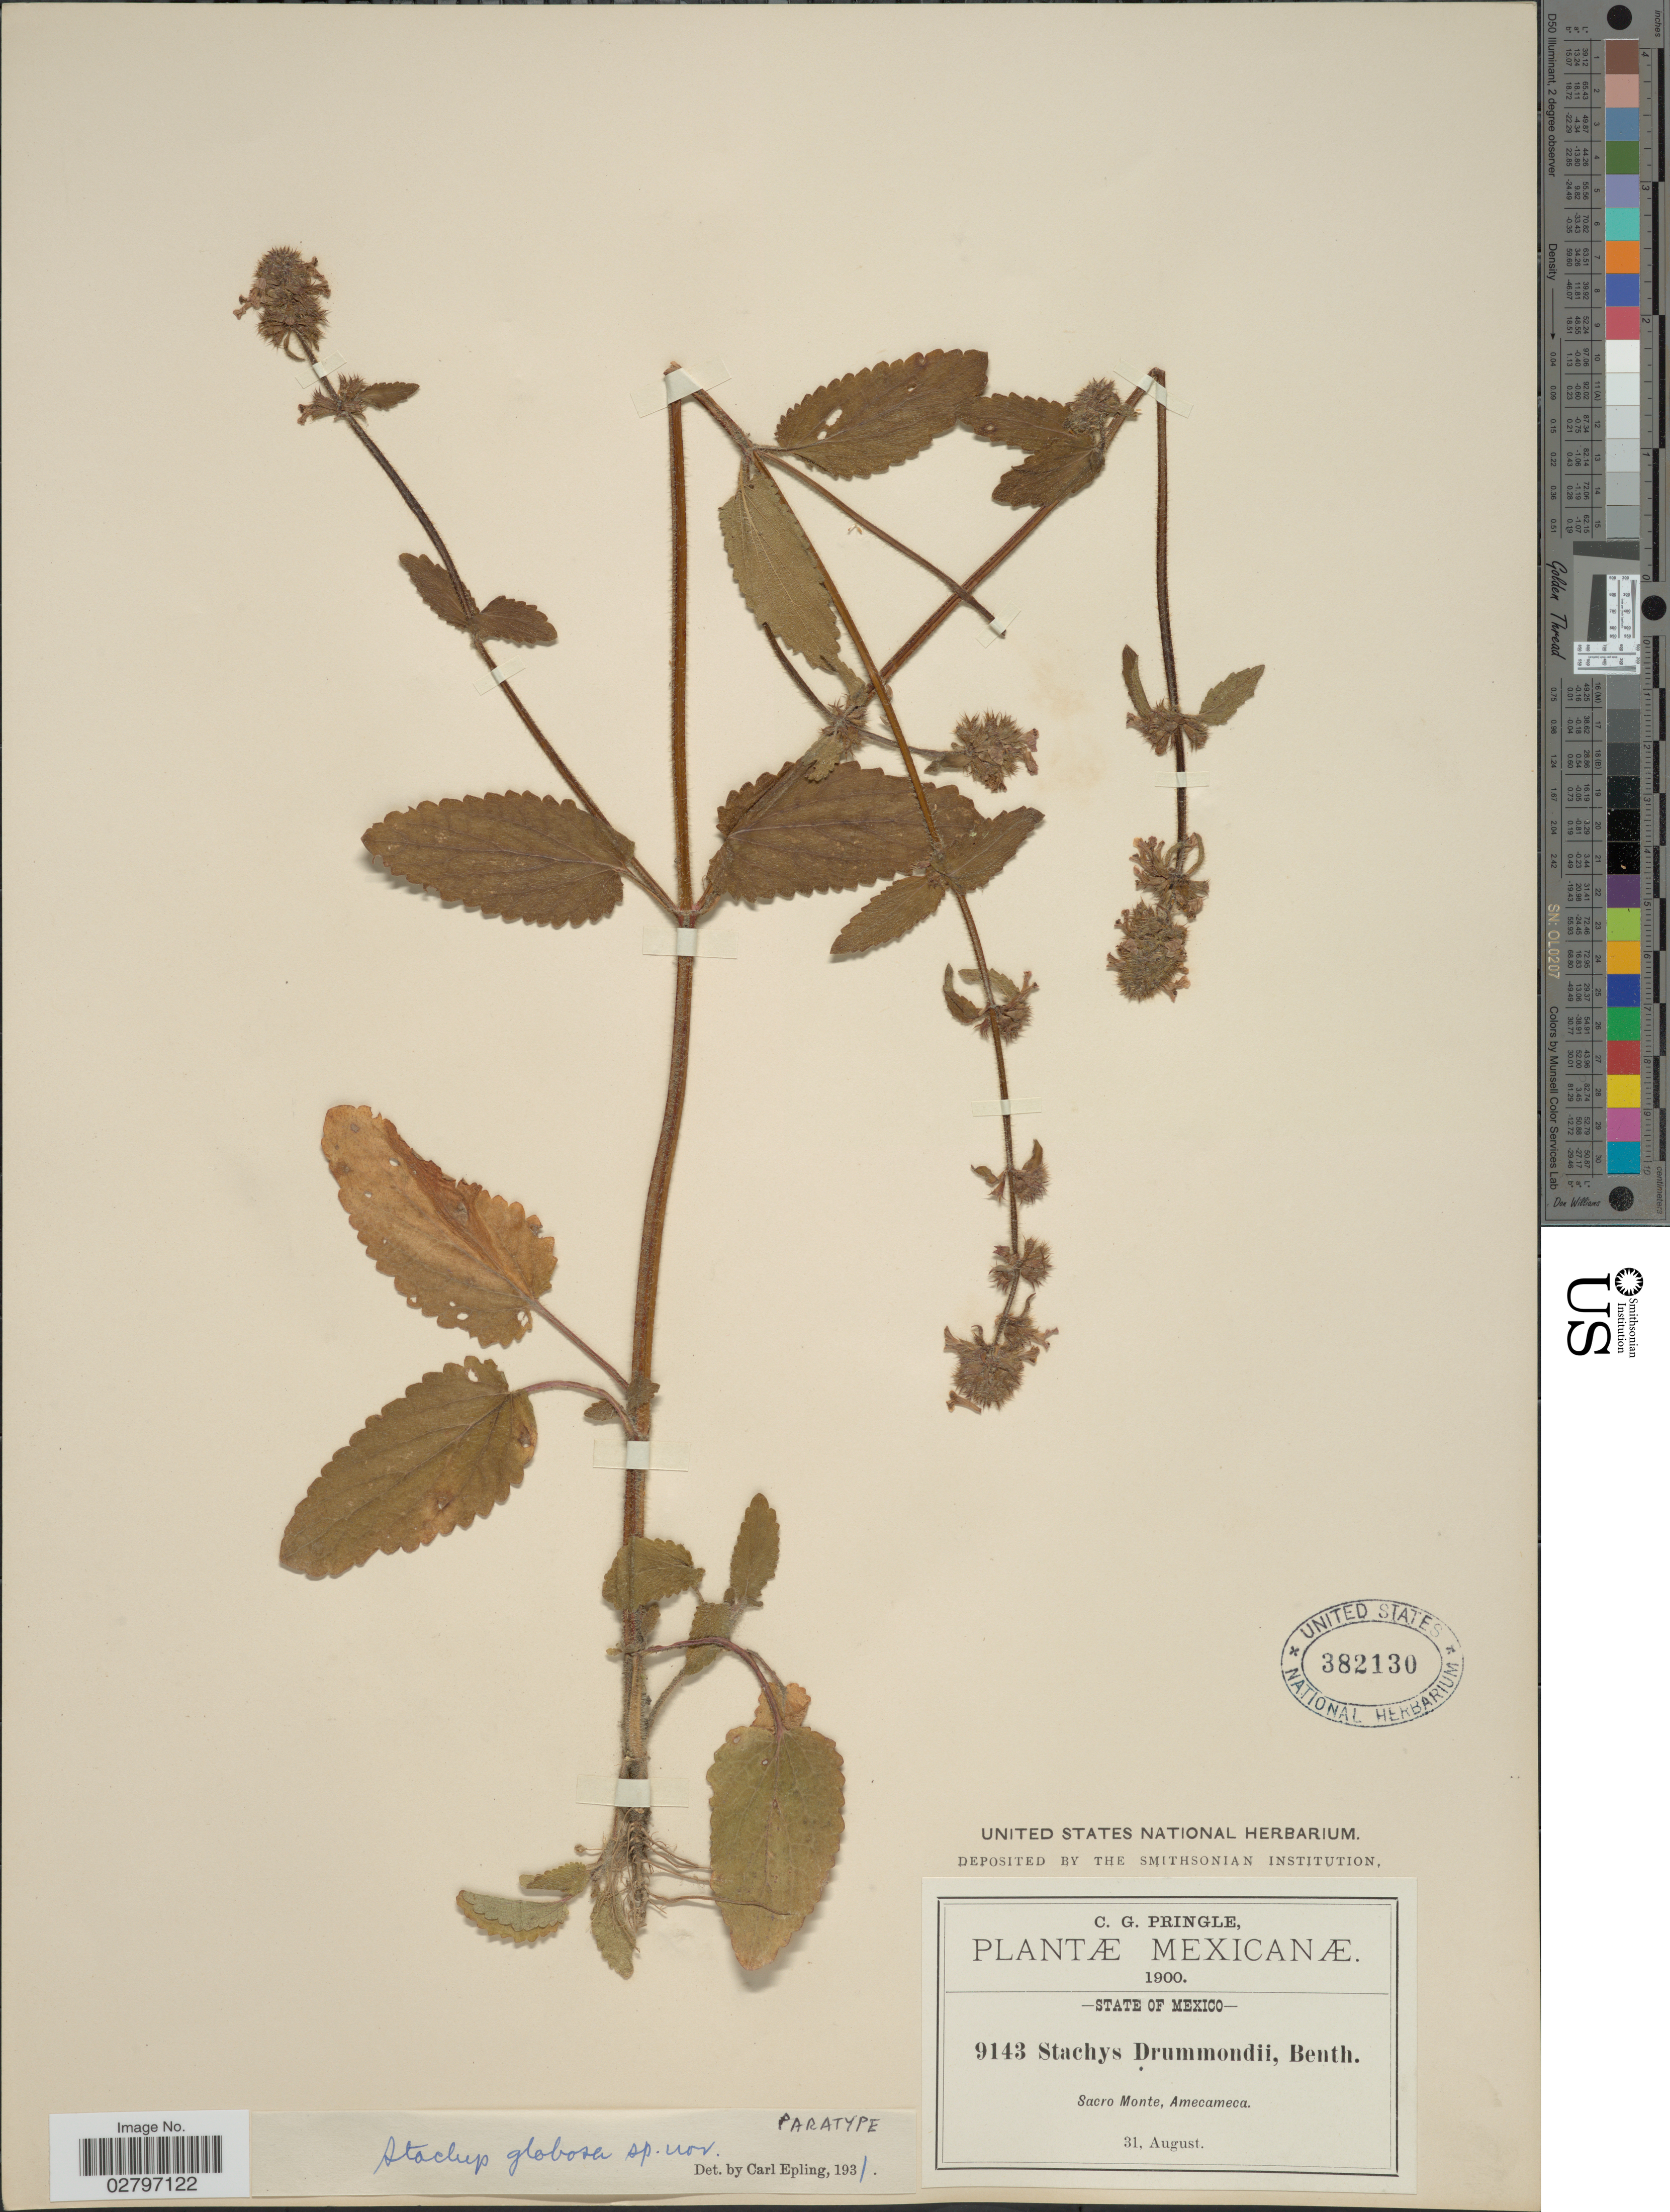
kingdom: Plantae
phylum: Tracheophyta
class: Magnoliopsida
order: Lamiales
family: Lamiaceae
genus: Stachys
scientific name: Stachys globosa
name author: Epling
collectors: C. G. Pringle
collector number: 9143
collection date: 1900-08-31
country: Mexico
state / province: México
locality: Sacro Monte, Amecameca.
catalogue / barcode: US 382130